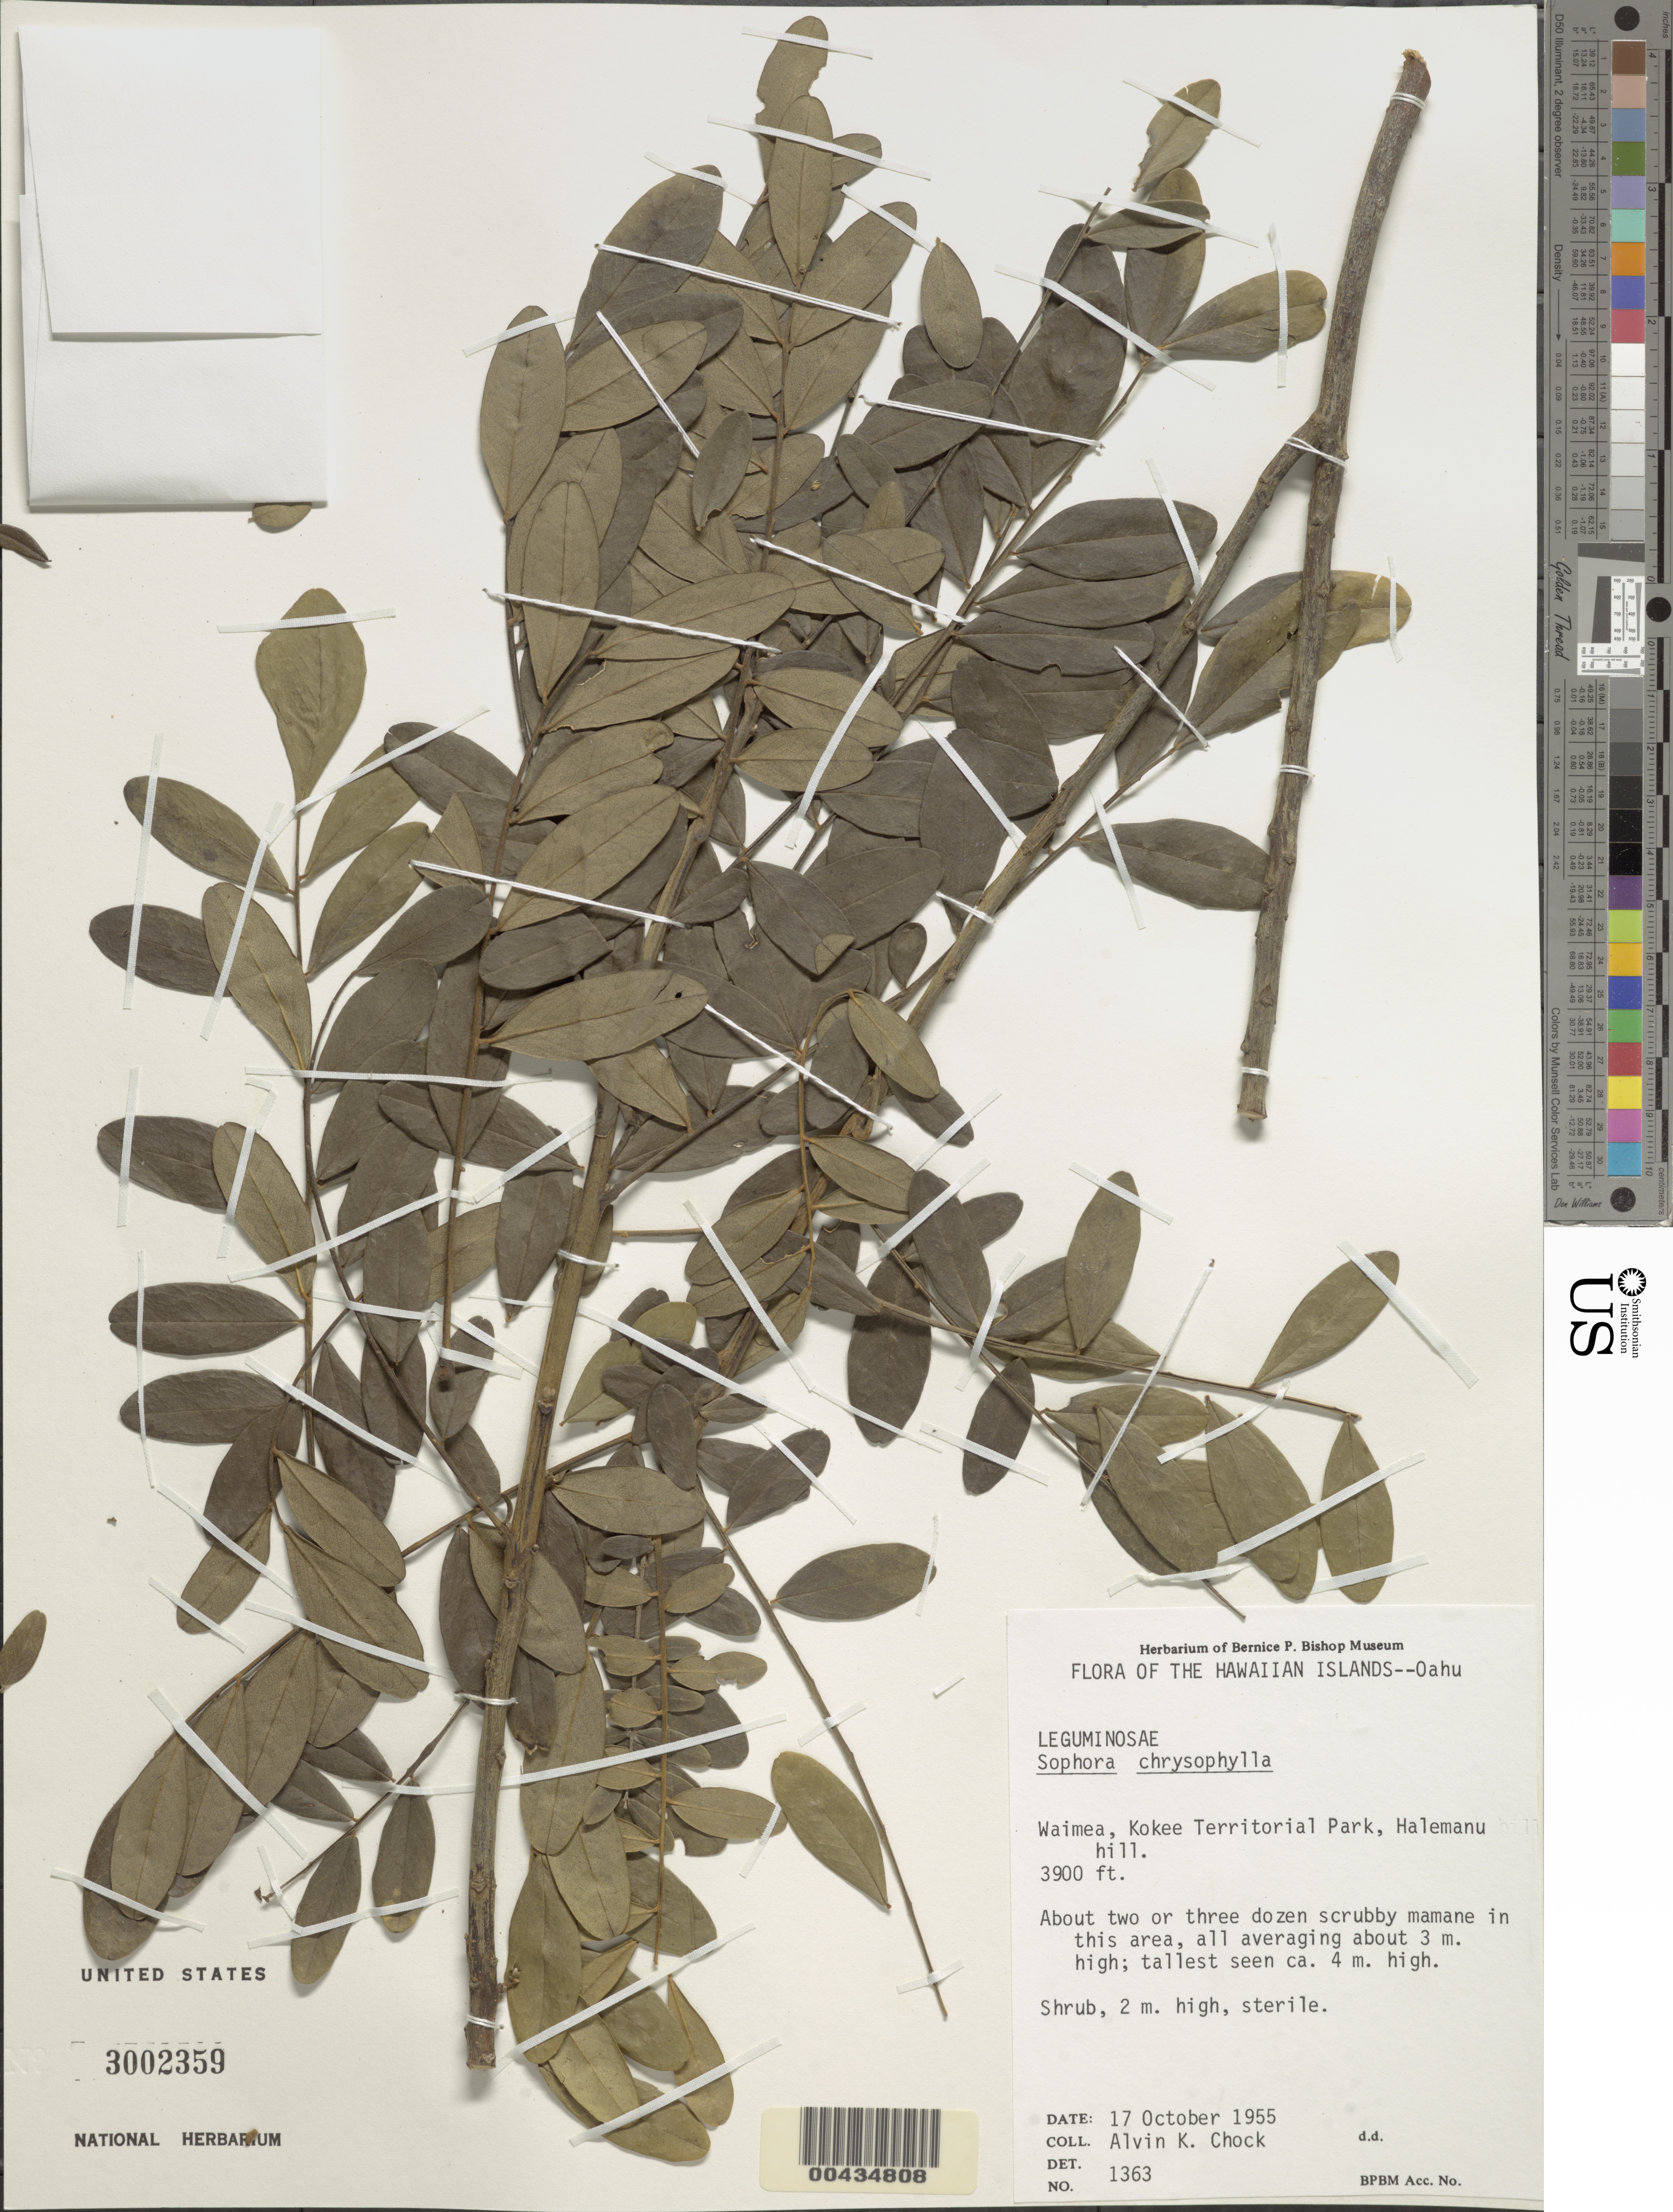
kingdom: Plantae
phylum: Tracheophyta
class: Magnoliopsida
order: Fabales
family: Fabaceae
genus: Sophora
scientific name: Sophora chrysophylla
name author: (Salisb.) Seem.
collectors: A. Chock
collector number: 1363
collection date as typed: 17 Oct 1955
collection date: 1955-10-17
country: United States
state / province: Hawaii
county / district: Honolulu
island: Oahu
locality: Waimea, Kokee Territorial Park, Halemanu hill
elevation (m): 1189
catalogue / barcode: US 3002359